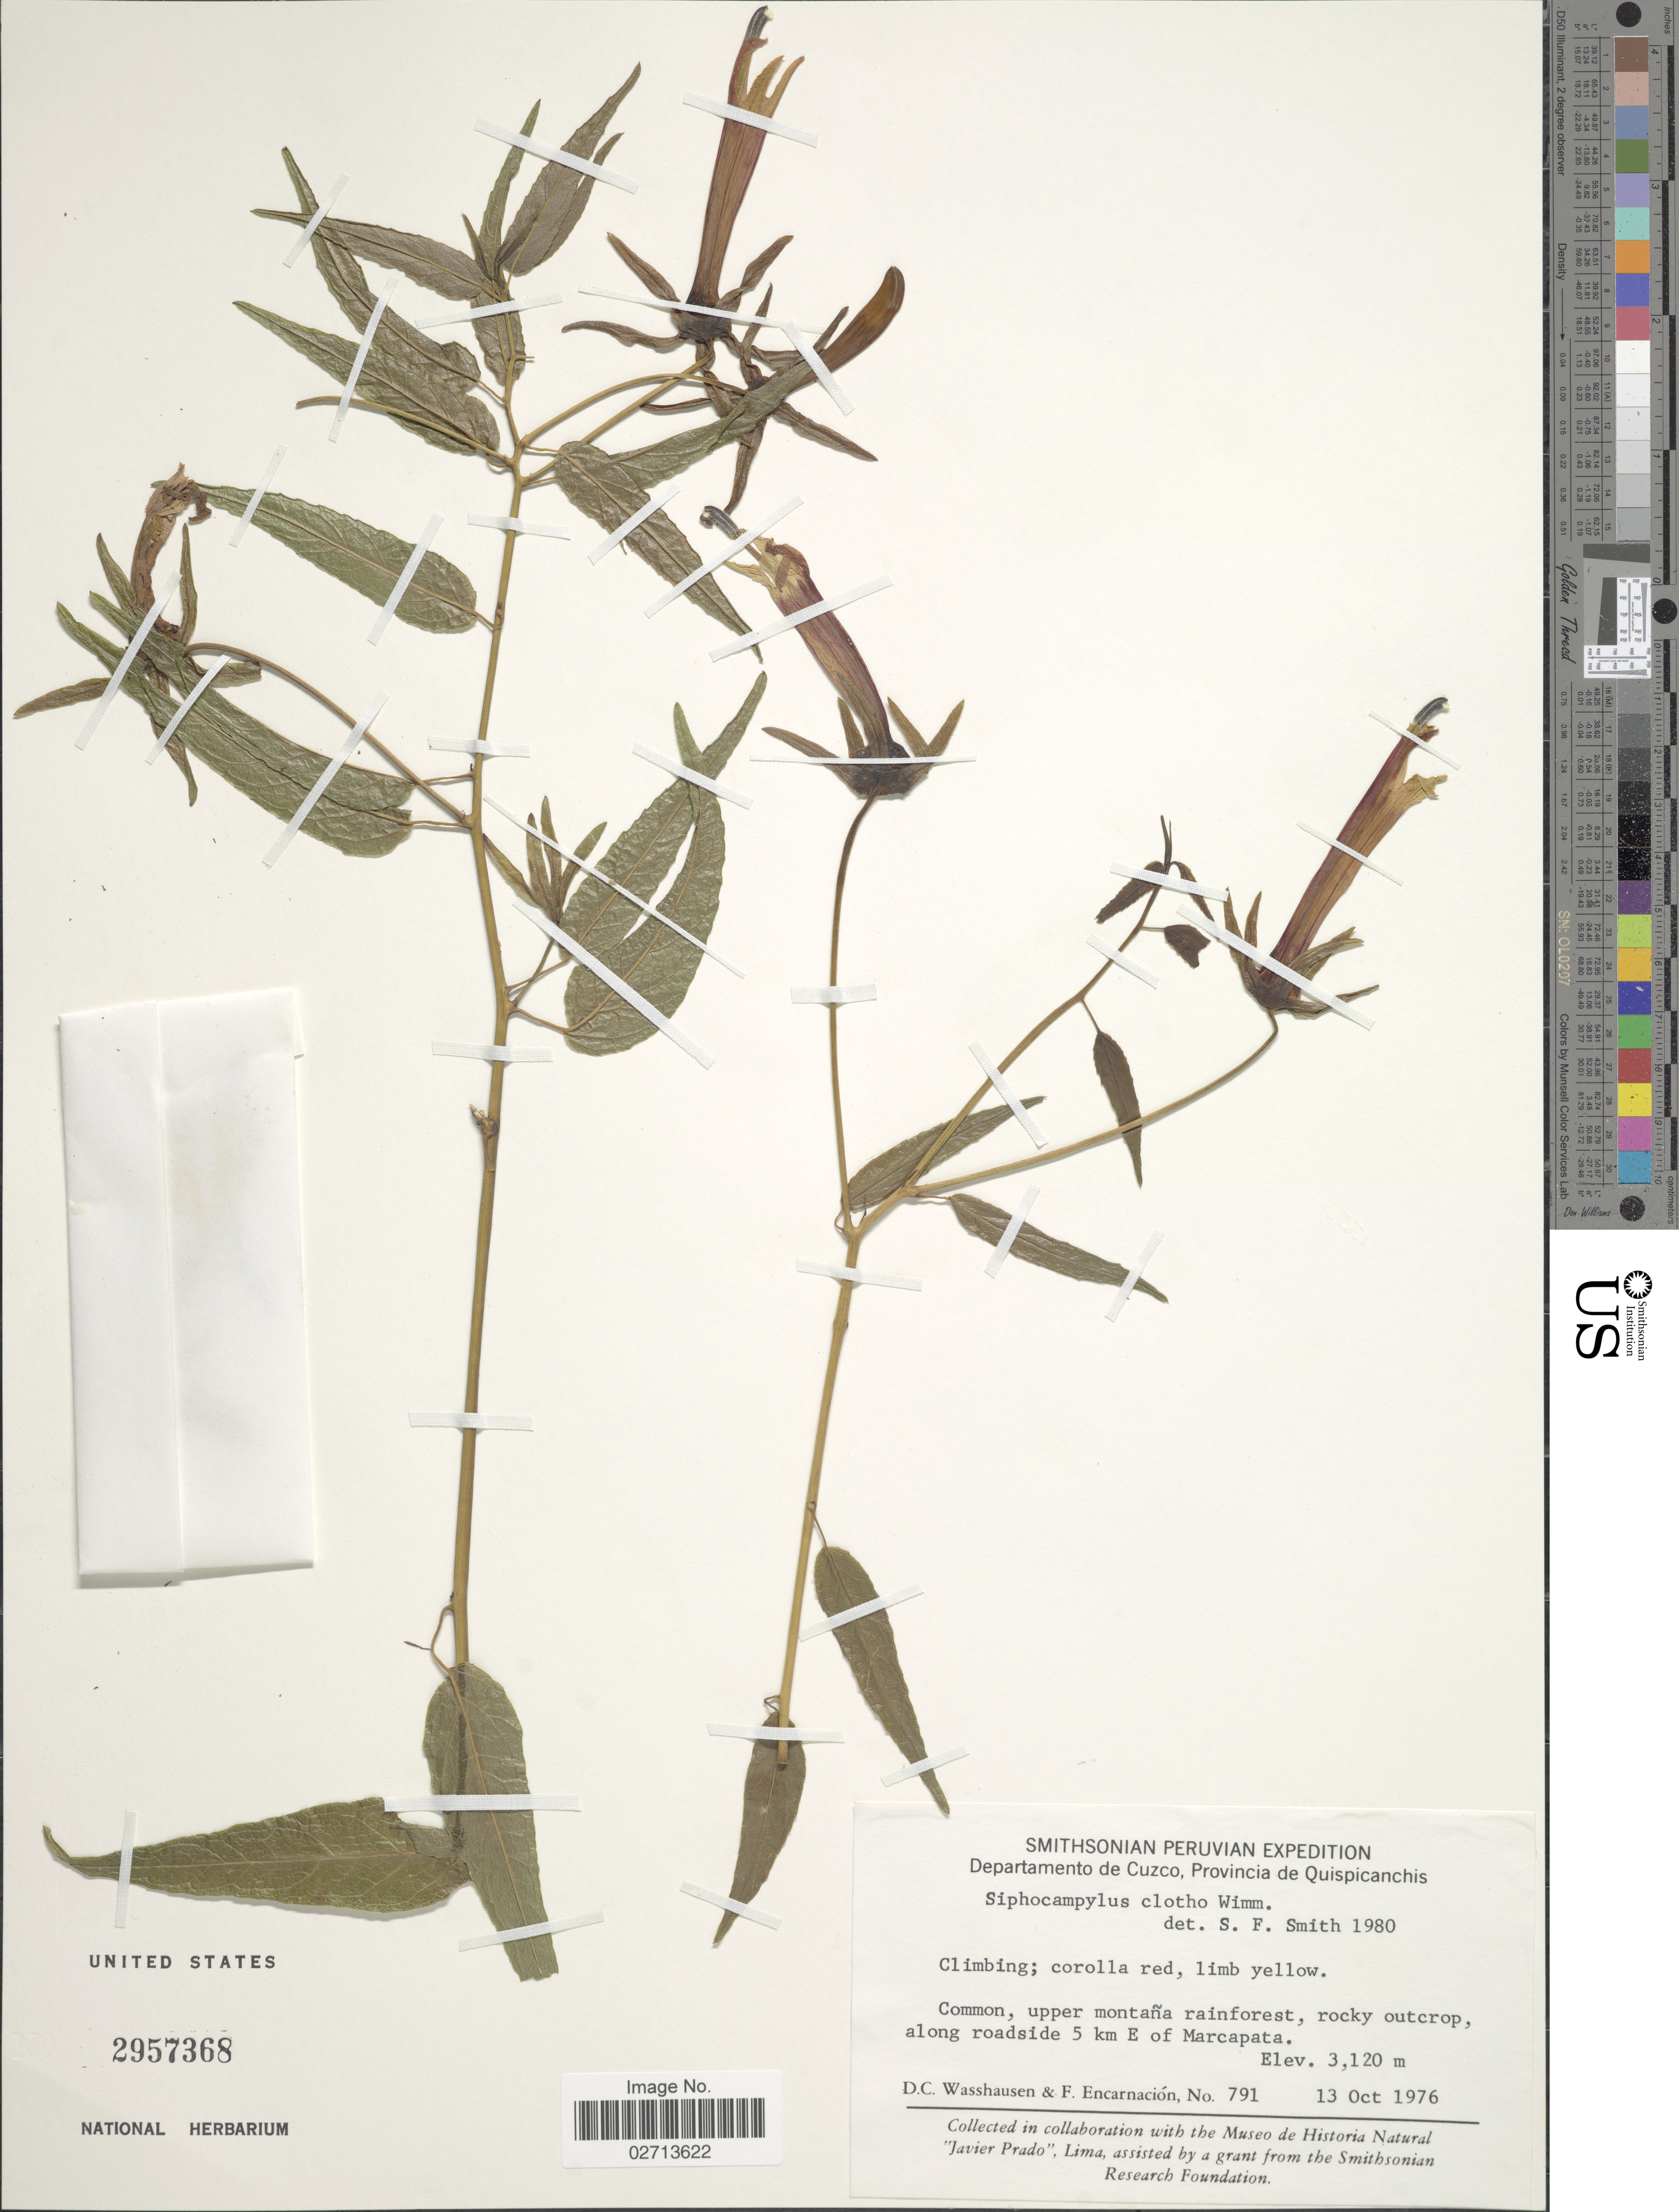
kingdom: Plantae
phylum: Tracheophyta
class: Magnoliopsida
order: Asterales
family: Campanulaceae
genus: Siphocampylus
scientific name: Siphocampylus clotho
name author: E. Wimm.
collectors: D. C. Wasshausen & F. Encarnación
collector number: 791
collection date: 1976-10-13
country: Peru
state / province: Cusco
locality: Provincia de Quispicanchis. along roadside 5 km E of Marcapata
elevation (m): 3120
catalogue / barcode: US 2957368